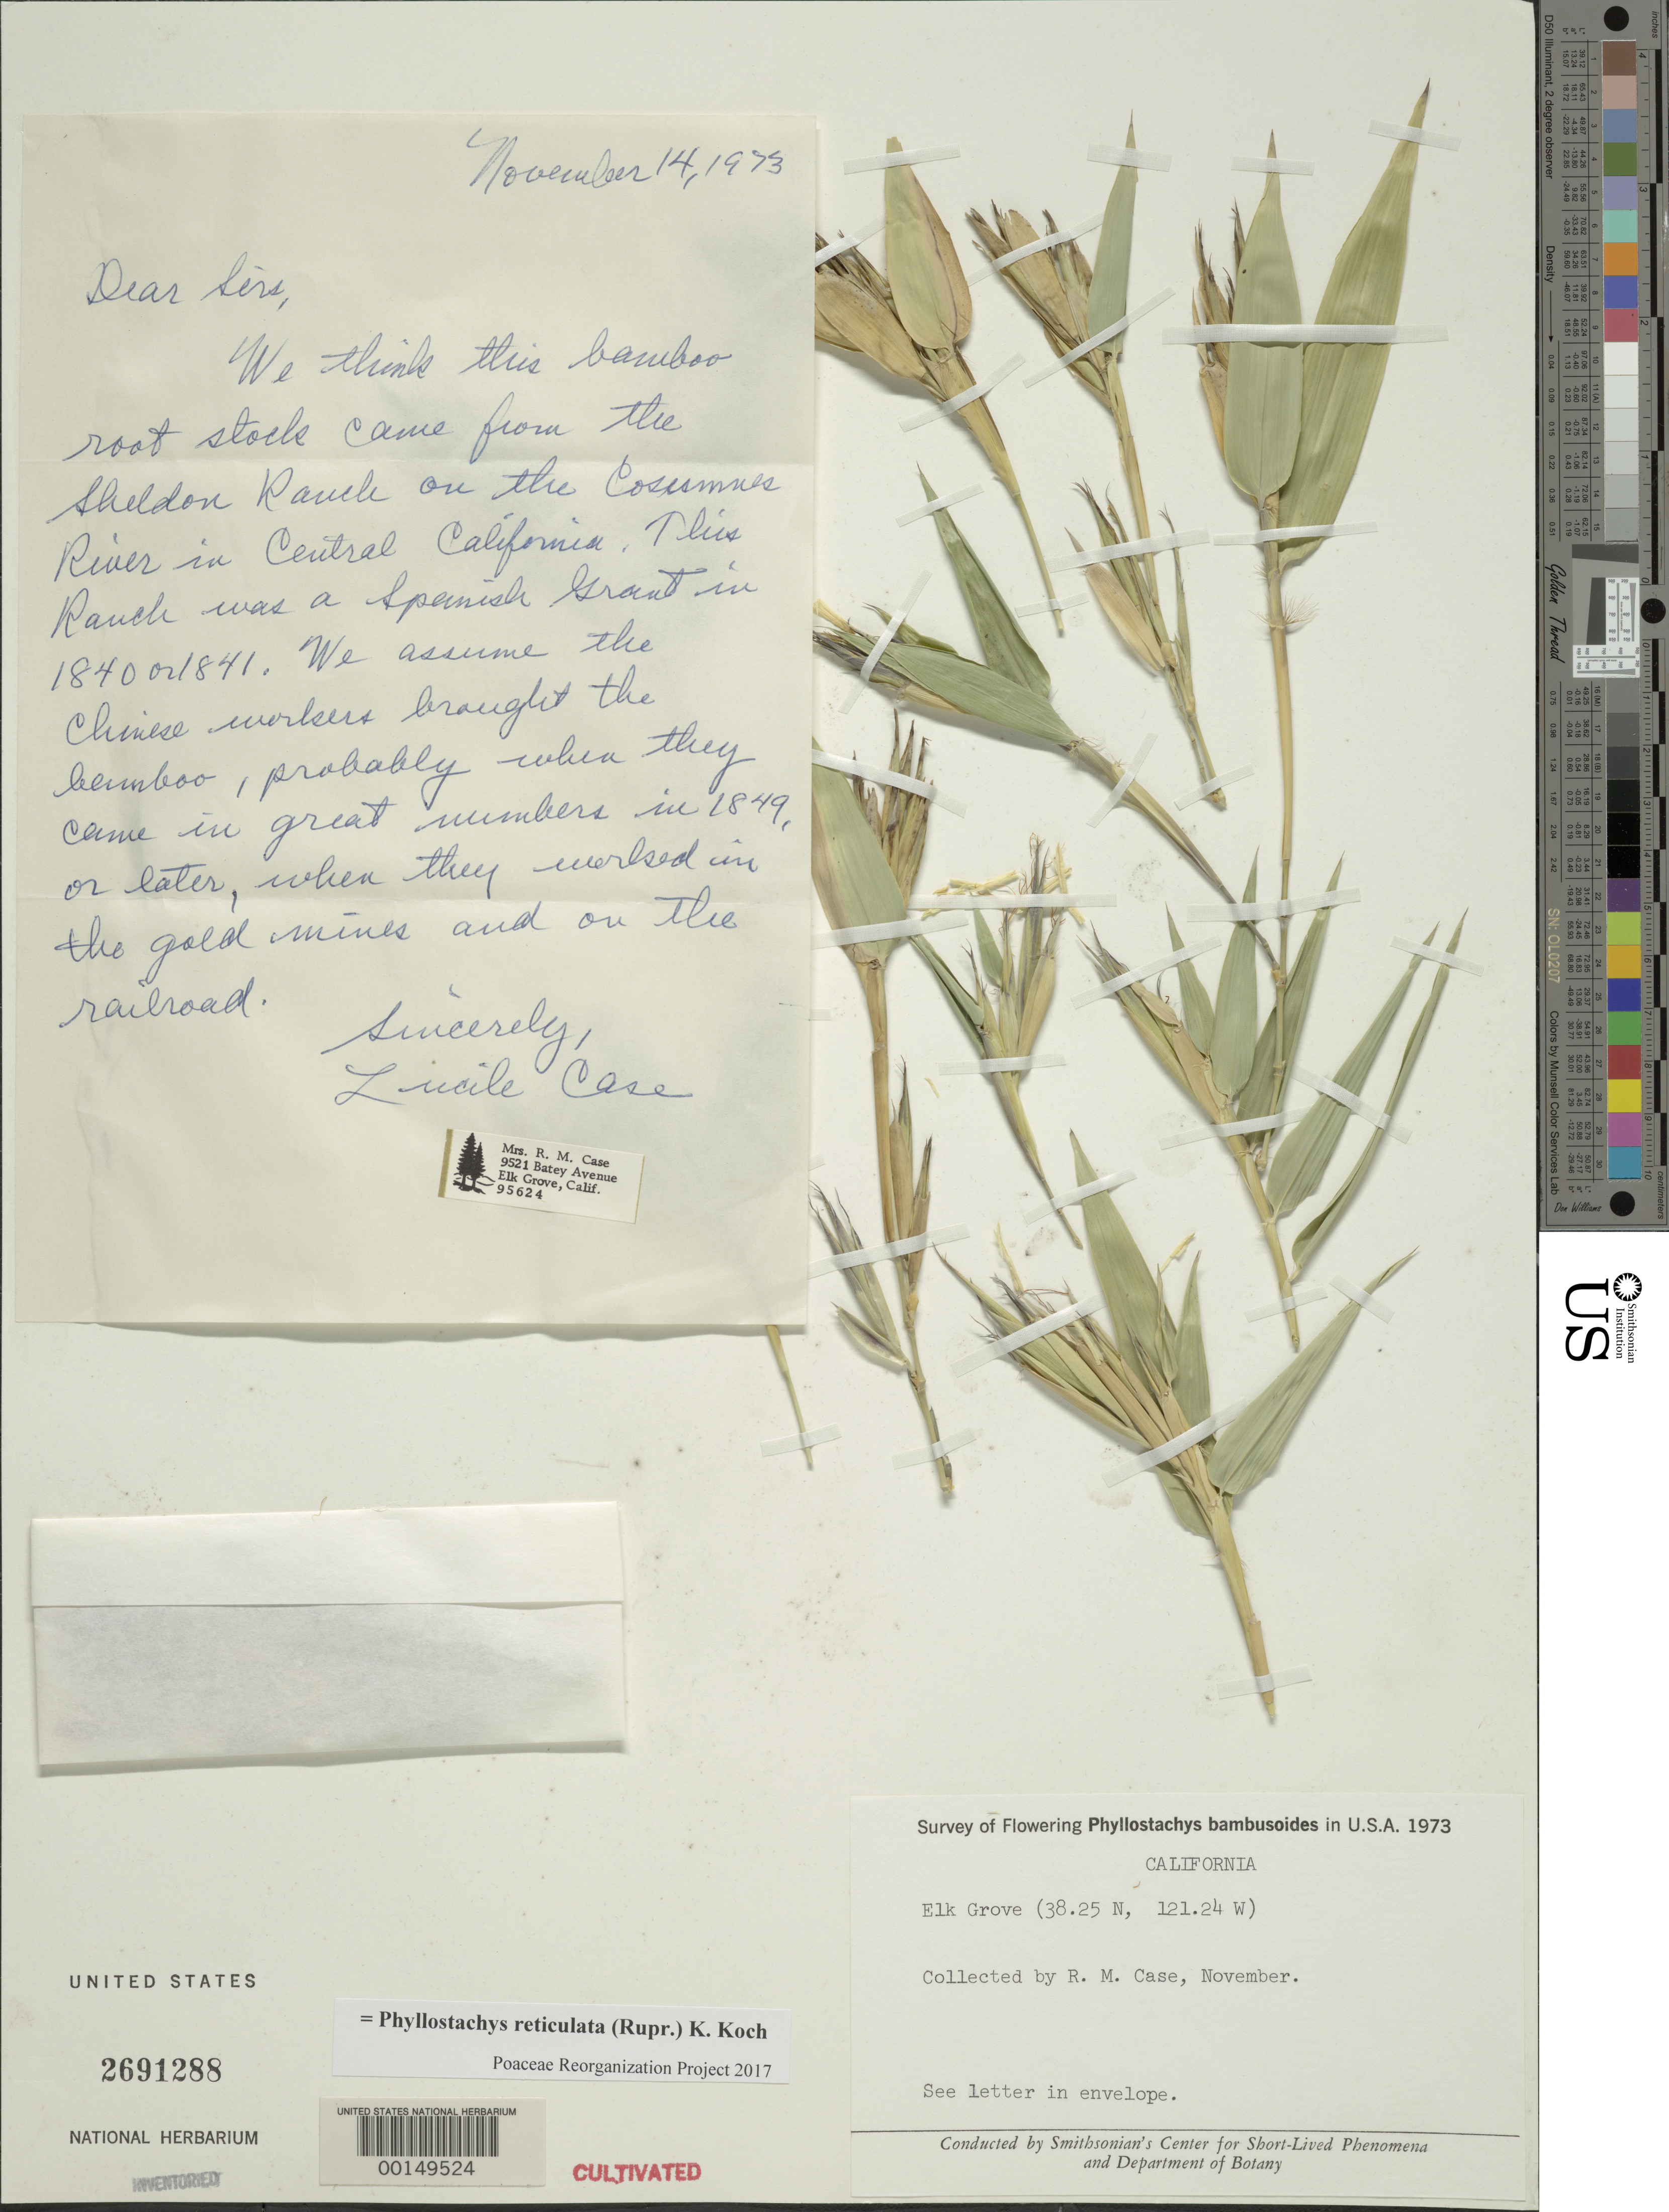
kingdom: Plantae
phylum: Tracheophyta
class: Liliopsida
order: Poales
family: Poaceae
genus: Phyllostachys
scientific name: Phyllostachys reticulata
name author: (Rupr.) K. Koch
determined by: Poaceae Reorganization Project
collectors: R. Case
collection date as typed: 14 Nov 1973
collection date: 1973-11-14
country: United States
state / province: California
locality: Elk grove, lat. 38.25n: long. 121.24w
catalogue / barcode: US 2691288